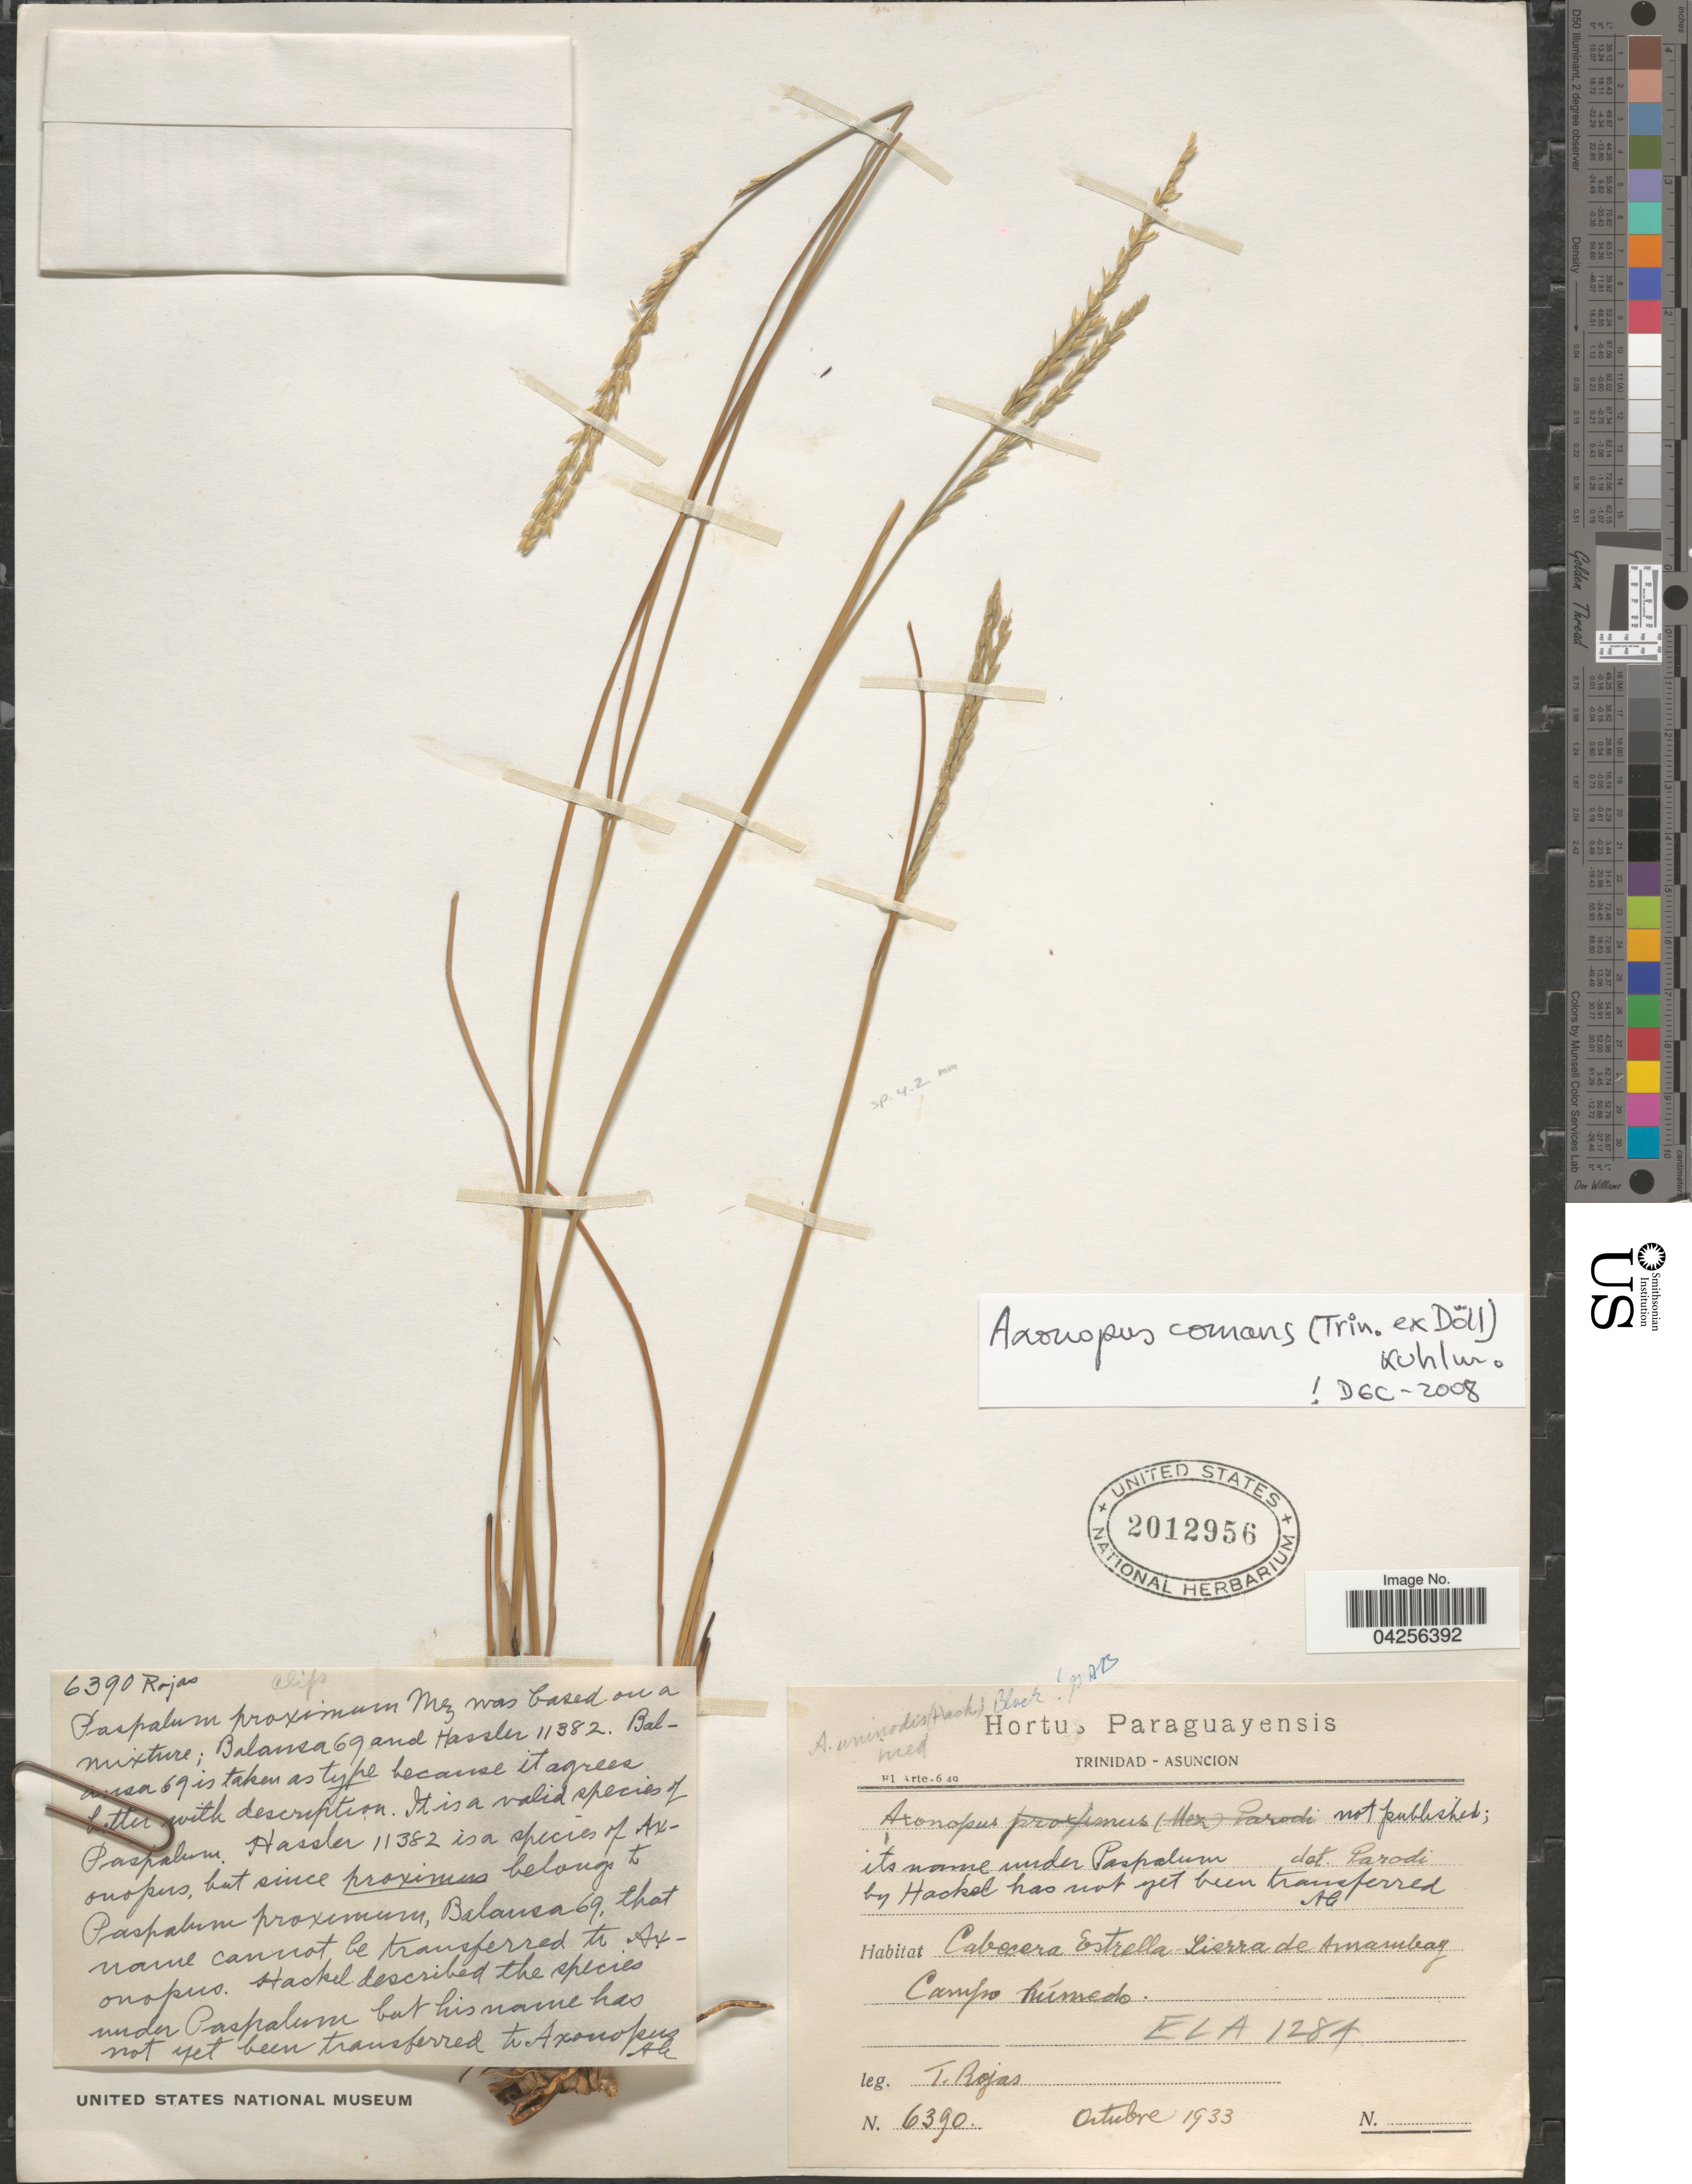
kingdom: Plantae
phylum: Tracheophyta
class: Liliopsida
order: Poales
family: Poaceae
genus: Axonopus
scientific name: Axonopus comans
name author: (Trin. ex Döll) Kuhlm.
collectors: T. Rojas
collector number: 6390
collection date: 1933-10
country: Paraguay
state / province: Amambay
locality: Cabecera Estrella - Sierra de Amambay.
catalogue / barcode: US 2012956